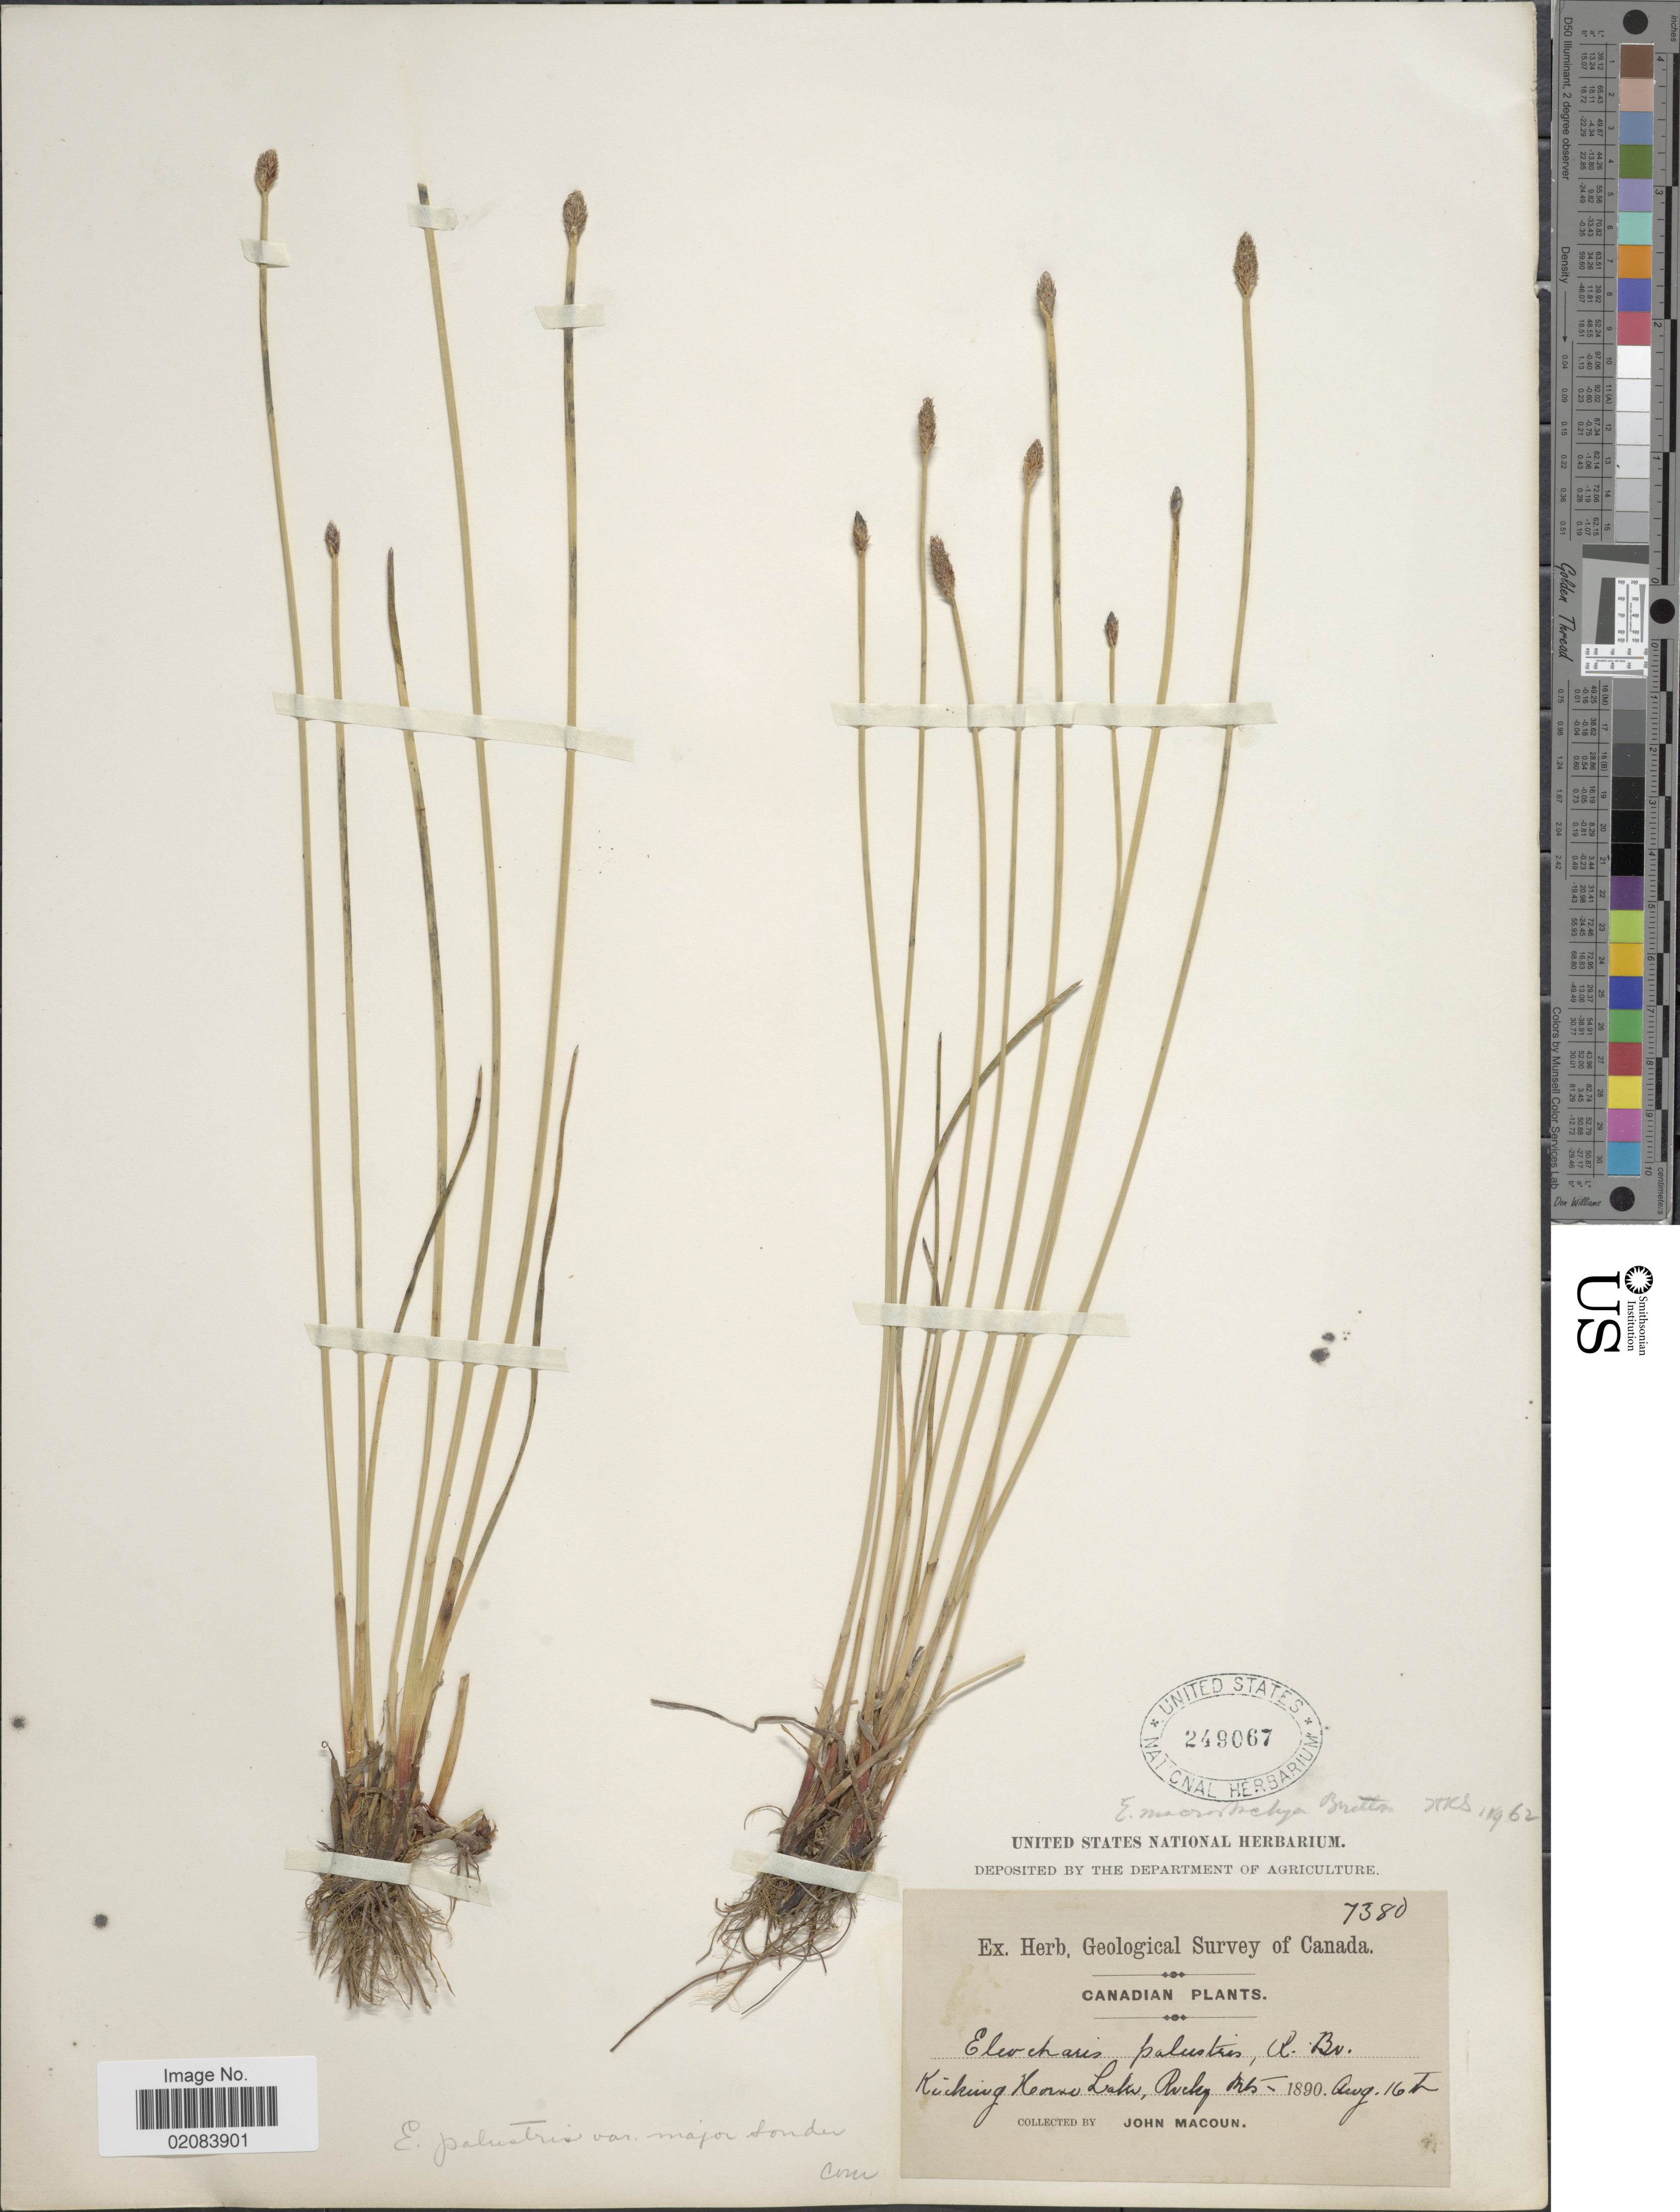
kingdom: Plantae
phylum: Tracheophyta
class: Liliopsida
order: Poales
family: Cyperaceae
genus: Eleocharis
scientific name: Eleocharis palustris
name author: (L.) Roem. & Schult.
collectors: J. Macoun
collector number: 7380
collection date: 1890-08-16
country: Canada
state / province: British Columbia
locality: Kicking Horse Lake, Rocky Mts.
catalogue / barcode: US 249067